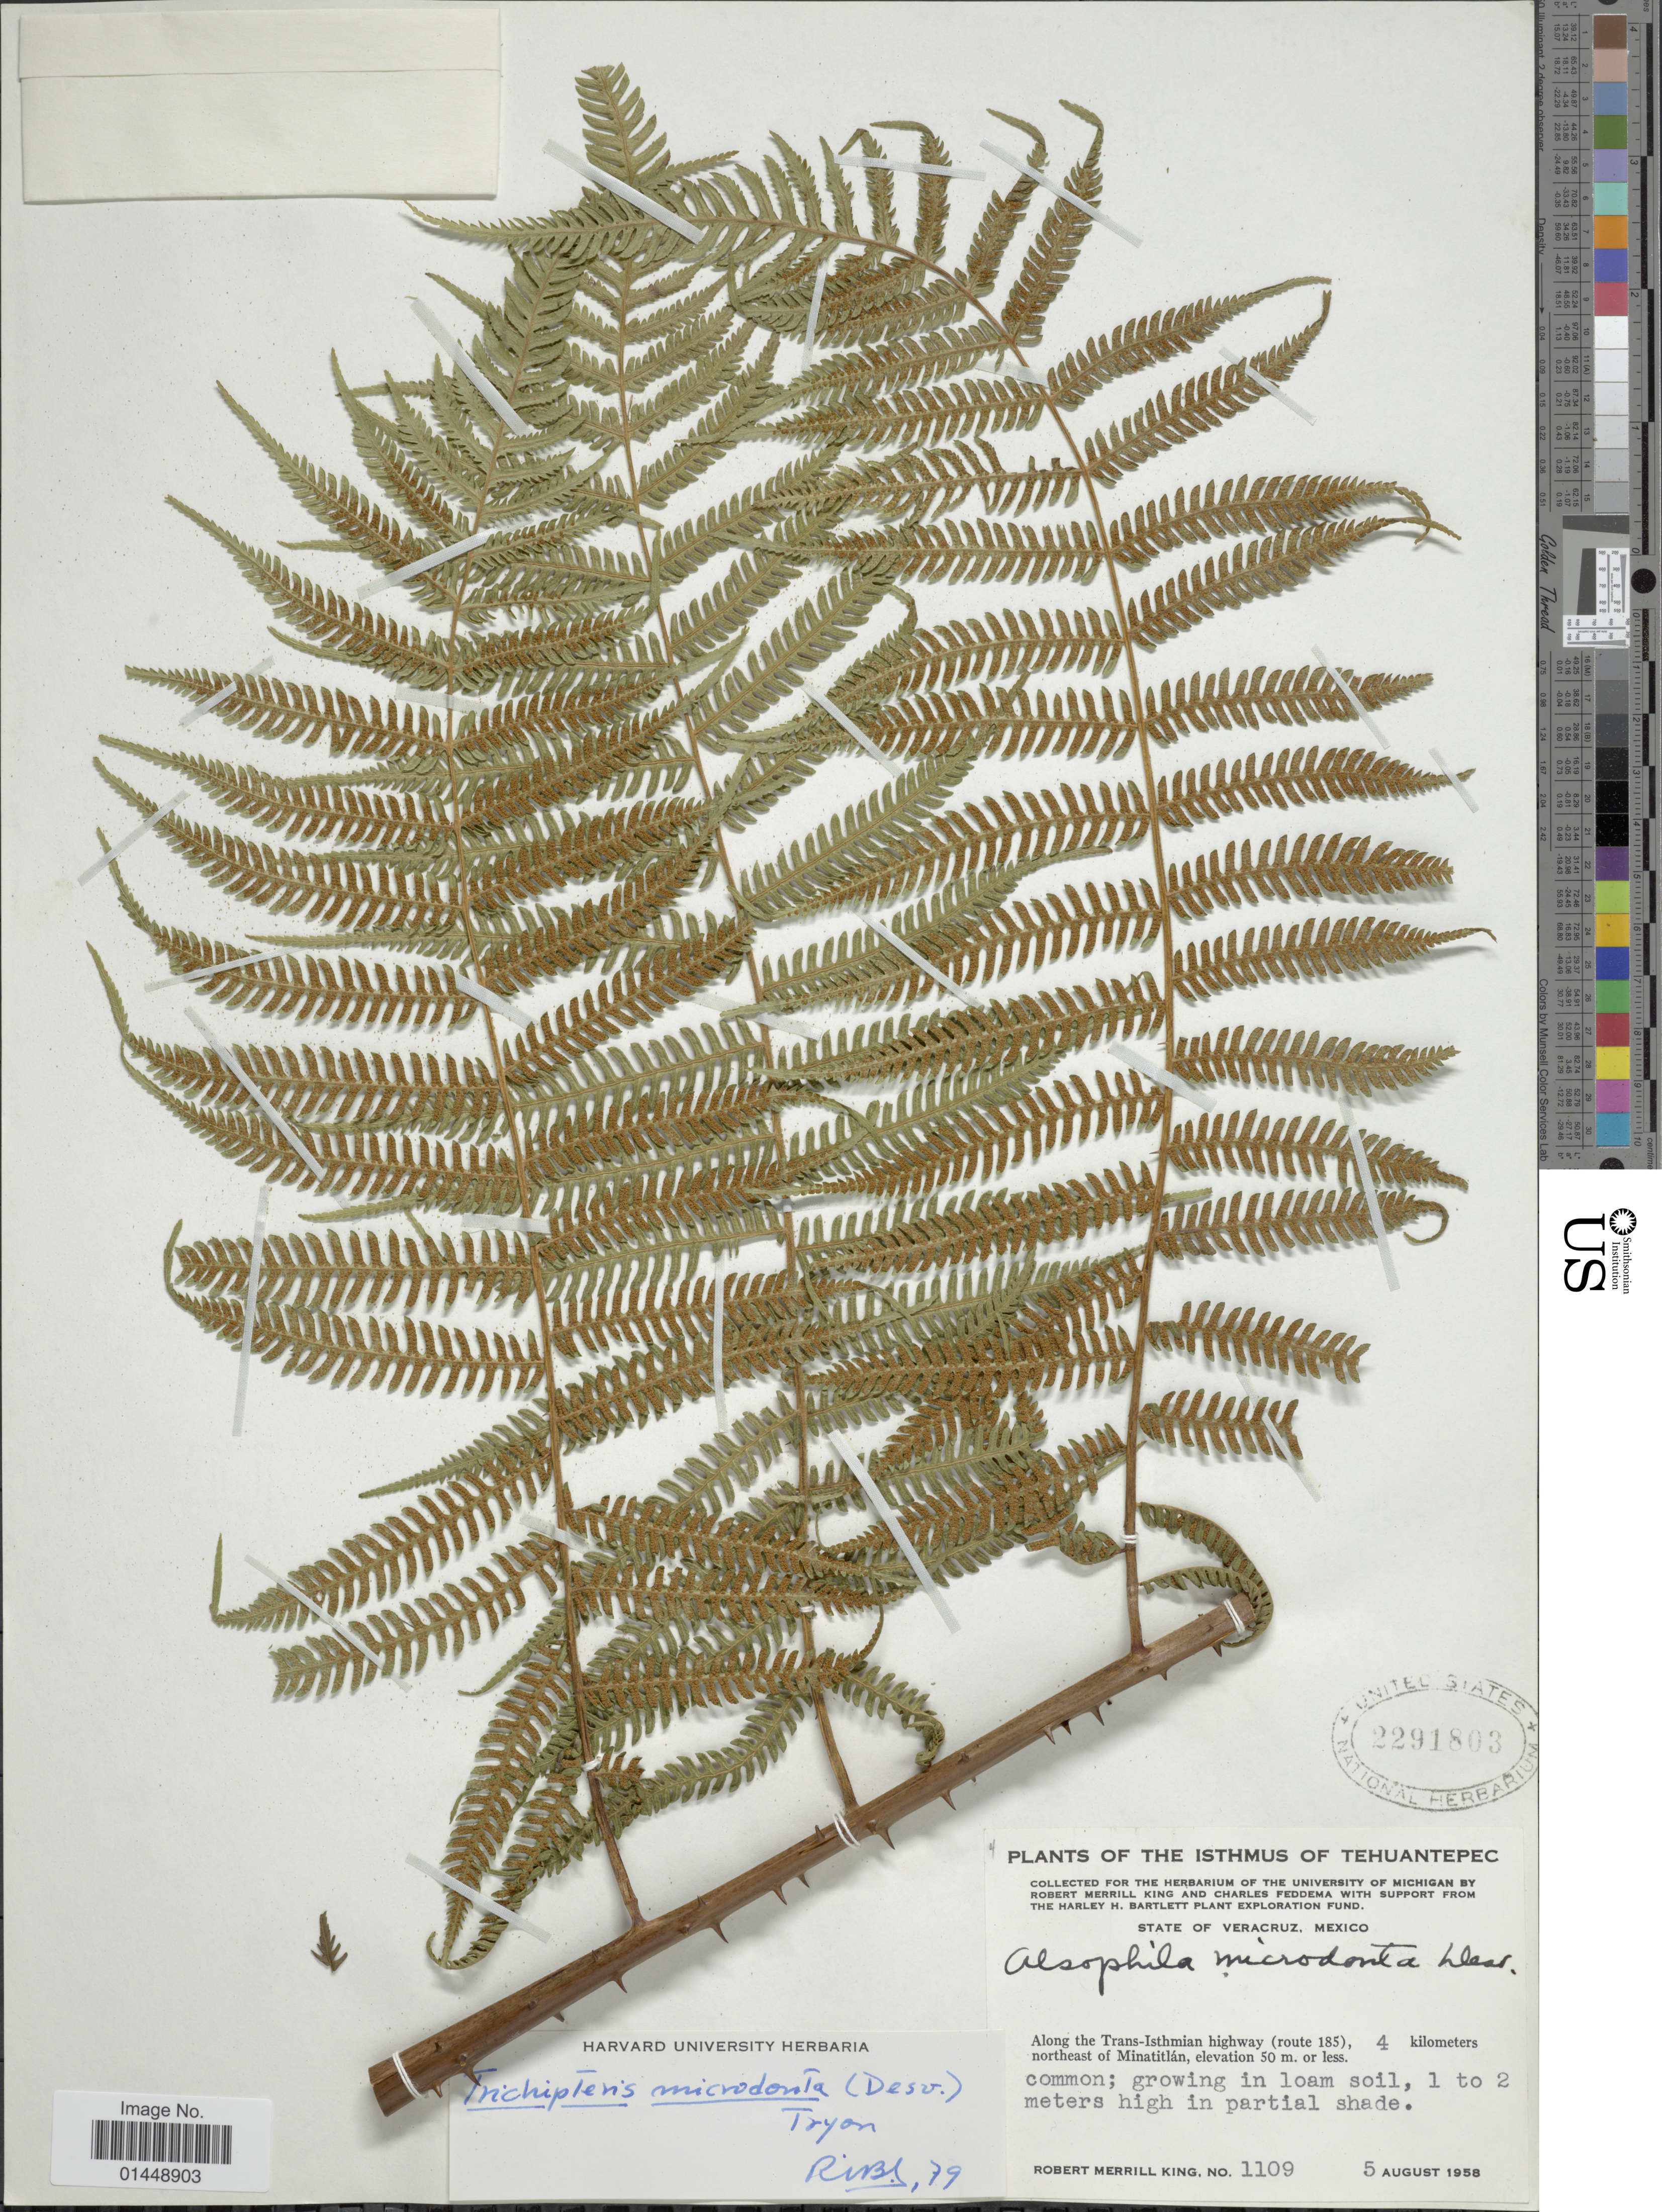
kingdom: Plantae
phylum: Tracheophyta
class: Polypodiopsida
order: Cyatheales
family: Cyatheaceae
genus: Cyathea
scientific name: Cyathea microdonta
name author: (Desv.) Domin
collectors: R. M. King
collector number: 1109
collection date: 1958-08-05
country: Mexico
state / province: Veracruz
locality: Isthmus of Tehuantepec. State of Veracruz, Mexico. Along the Trans-Istmian highway (route 185), 4 kilometers northeast of Minatitlán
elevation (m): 50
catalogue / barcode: US 2291803